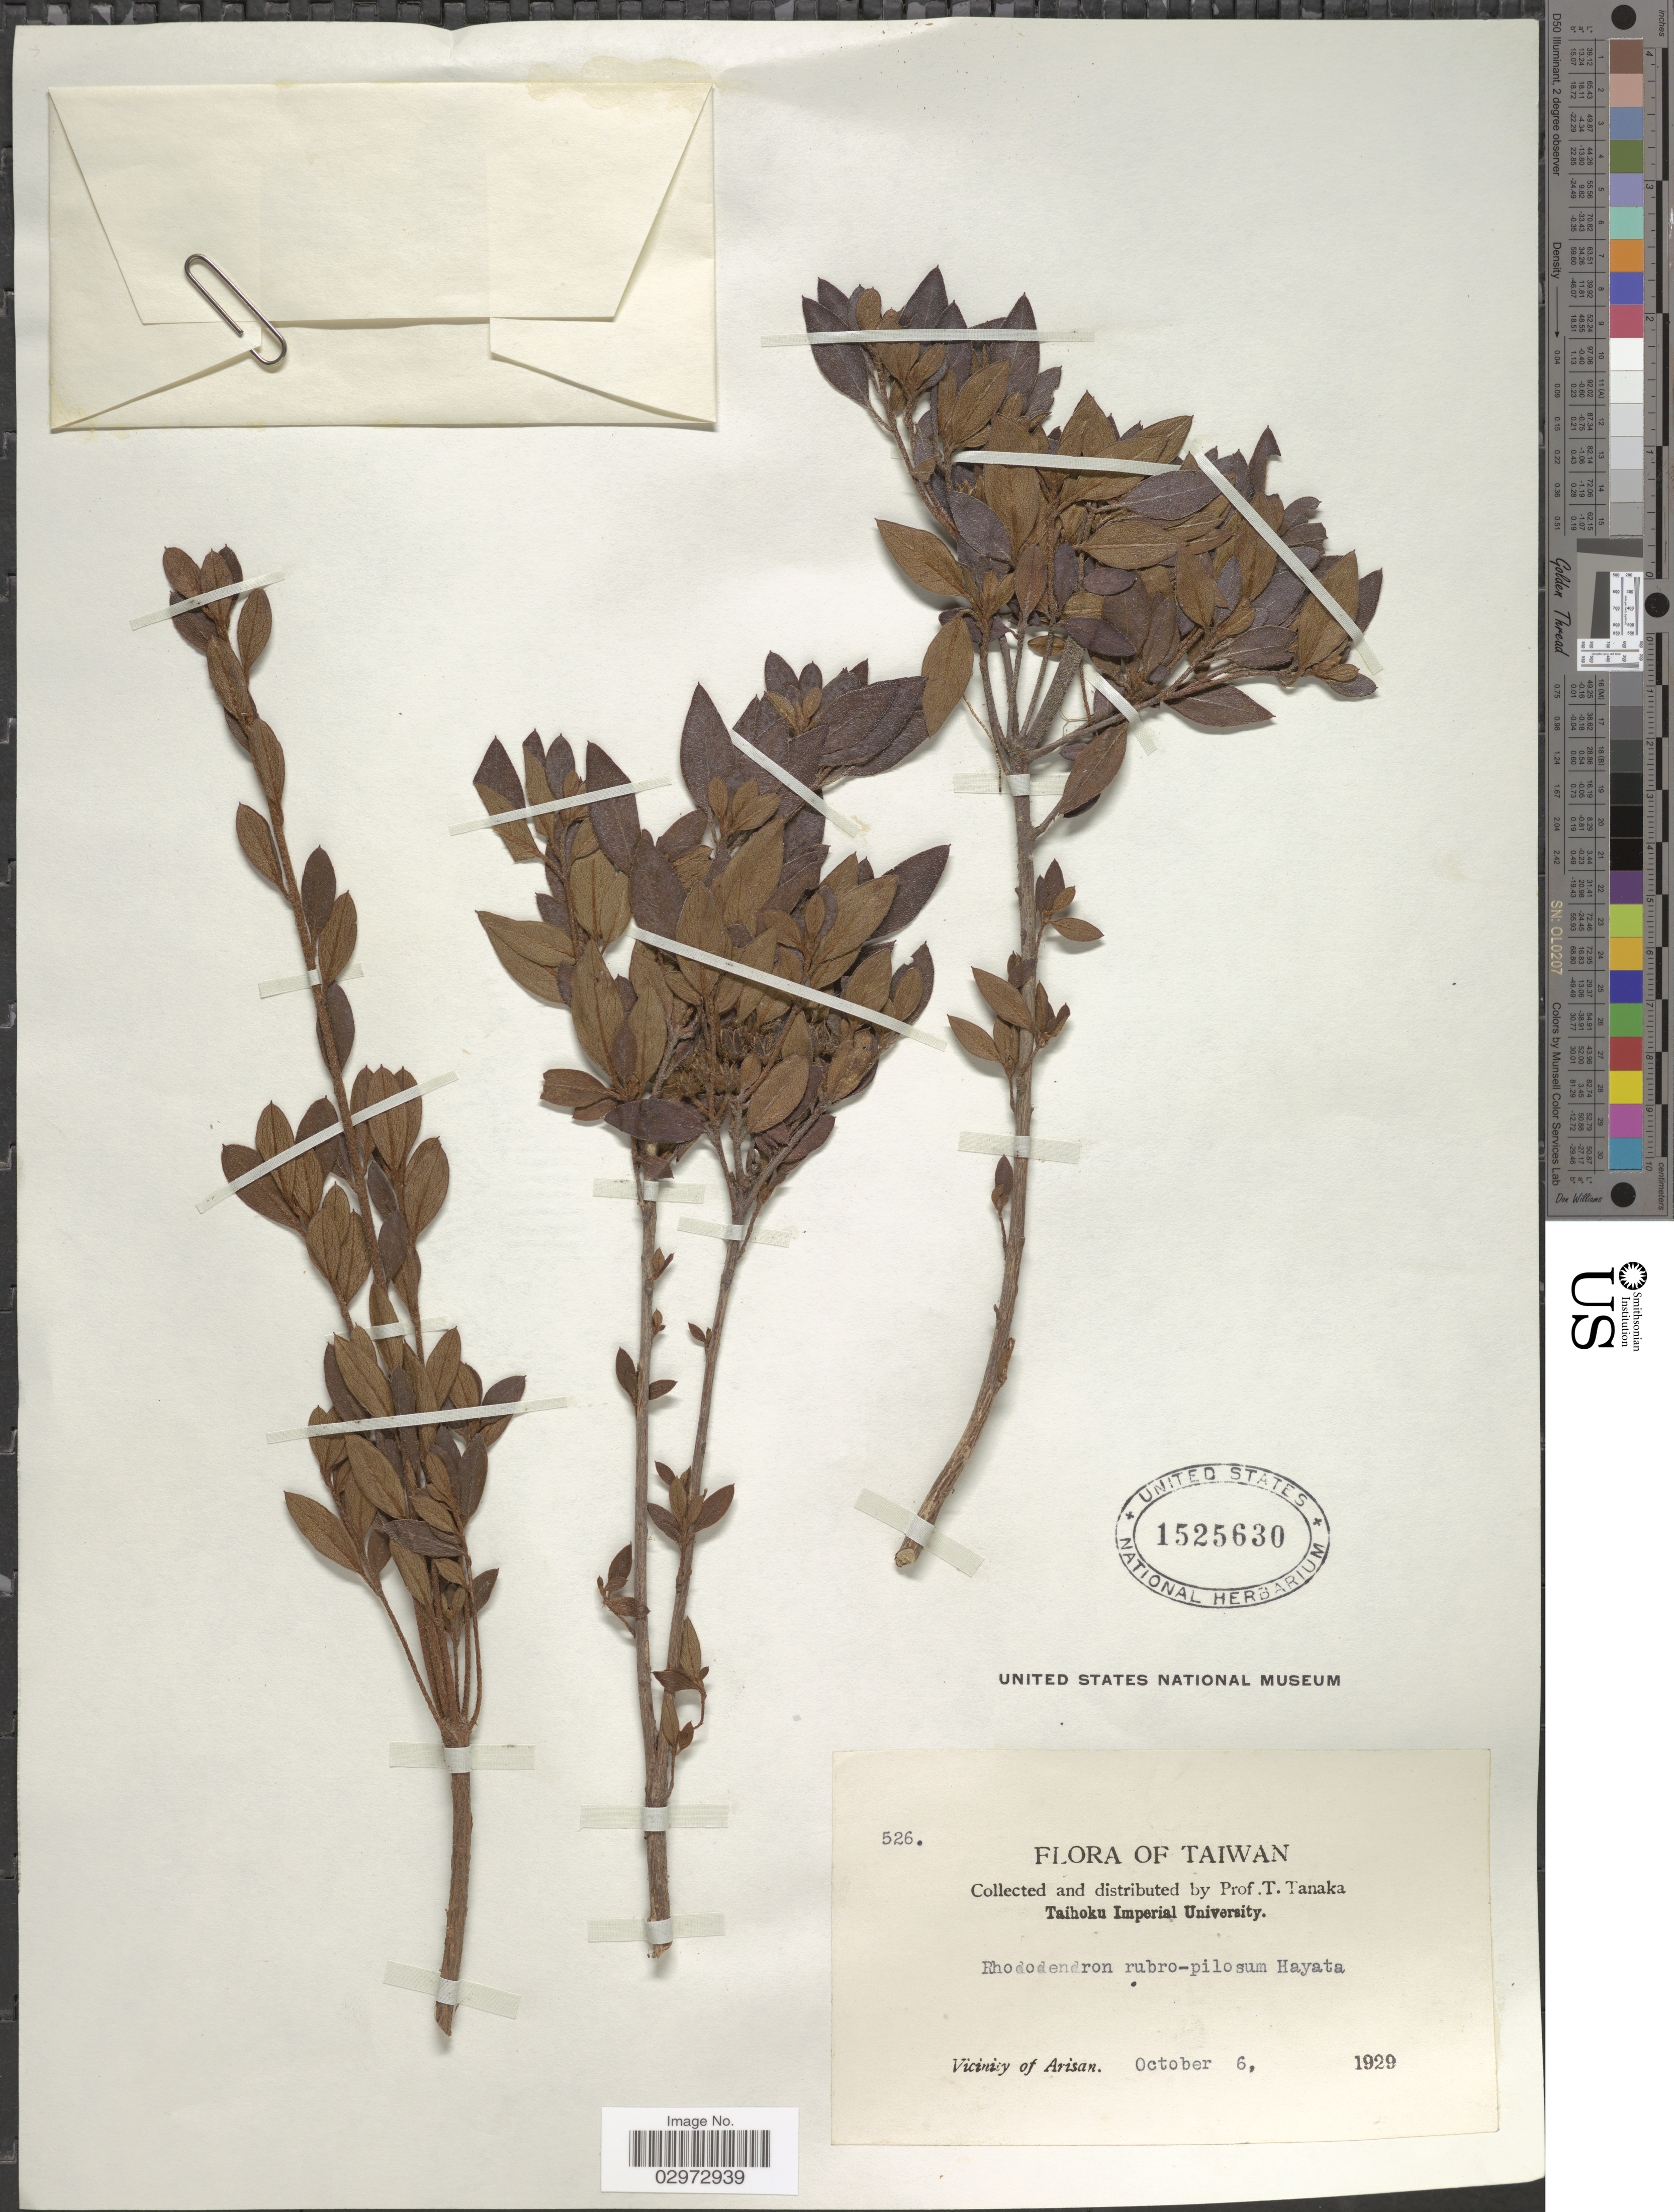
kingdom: Plantae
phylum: Tracheophyta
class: Magnoliopsida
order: Ericales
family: Ericaceae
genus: Rhododendron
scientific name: Rhododendron rubropilosum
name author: Hayata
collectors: T. Tanaka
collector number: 526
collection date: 1929-10-06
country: Taiwan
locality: Vicinity of Arisan.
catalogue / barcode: US 1525630